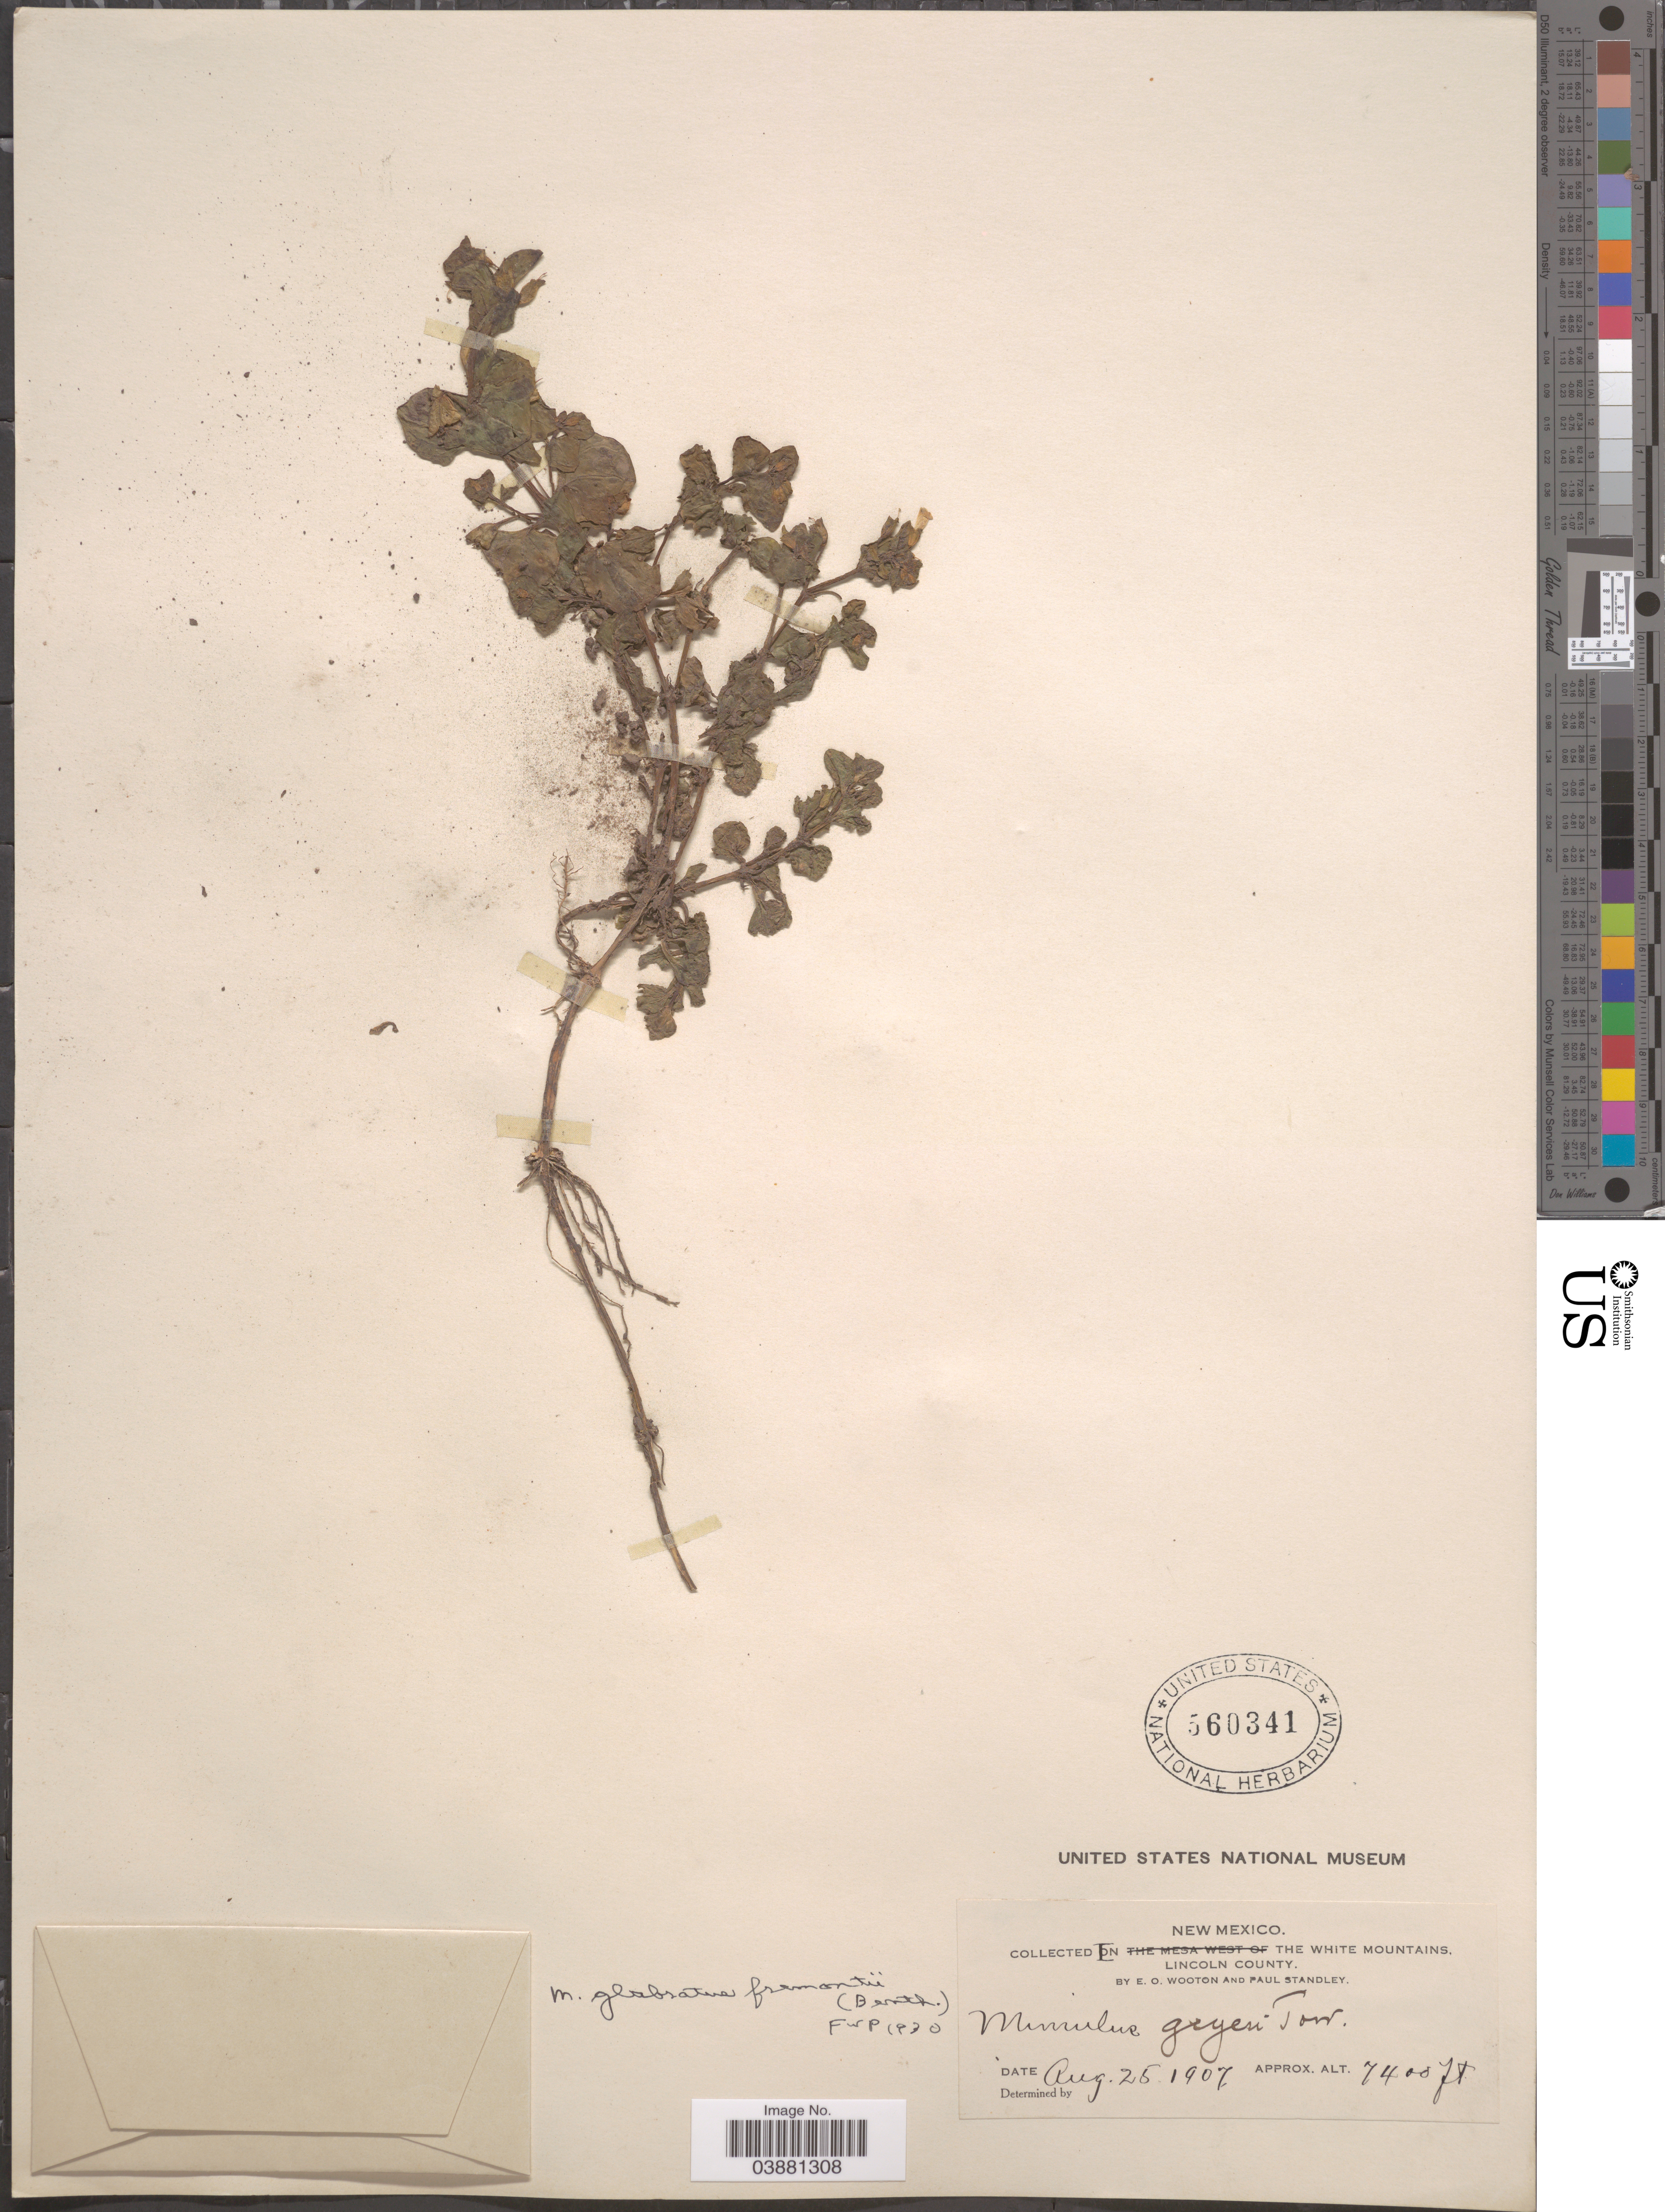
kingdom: Plantae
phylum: Tracheophyta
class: Magnoliopsida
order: Lamiales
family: Phrymaceae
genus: Mimulus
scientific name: Mimulus glabratus var. fremontii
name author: Kunth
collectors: E. O. Wooton & P. C. Standley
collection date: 1907-08-25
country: United States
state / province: New Mexico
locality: The White Mountains. Lincoln County.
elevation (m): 2256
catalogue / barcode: US 560341